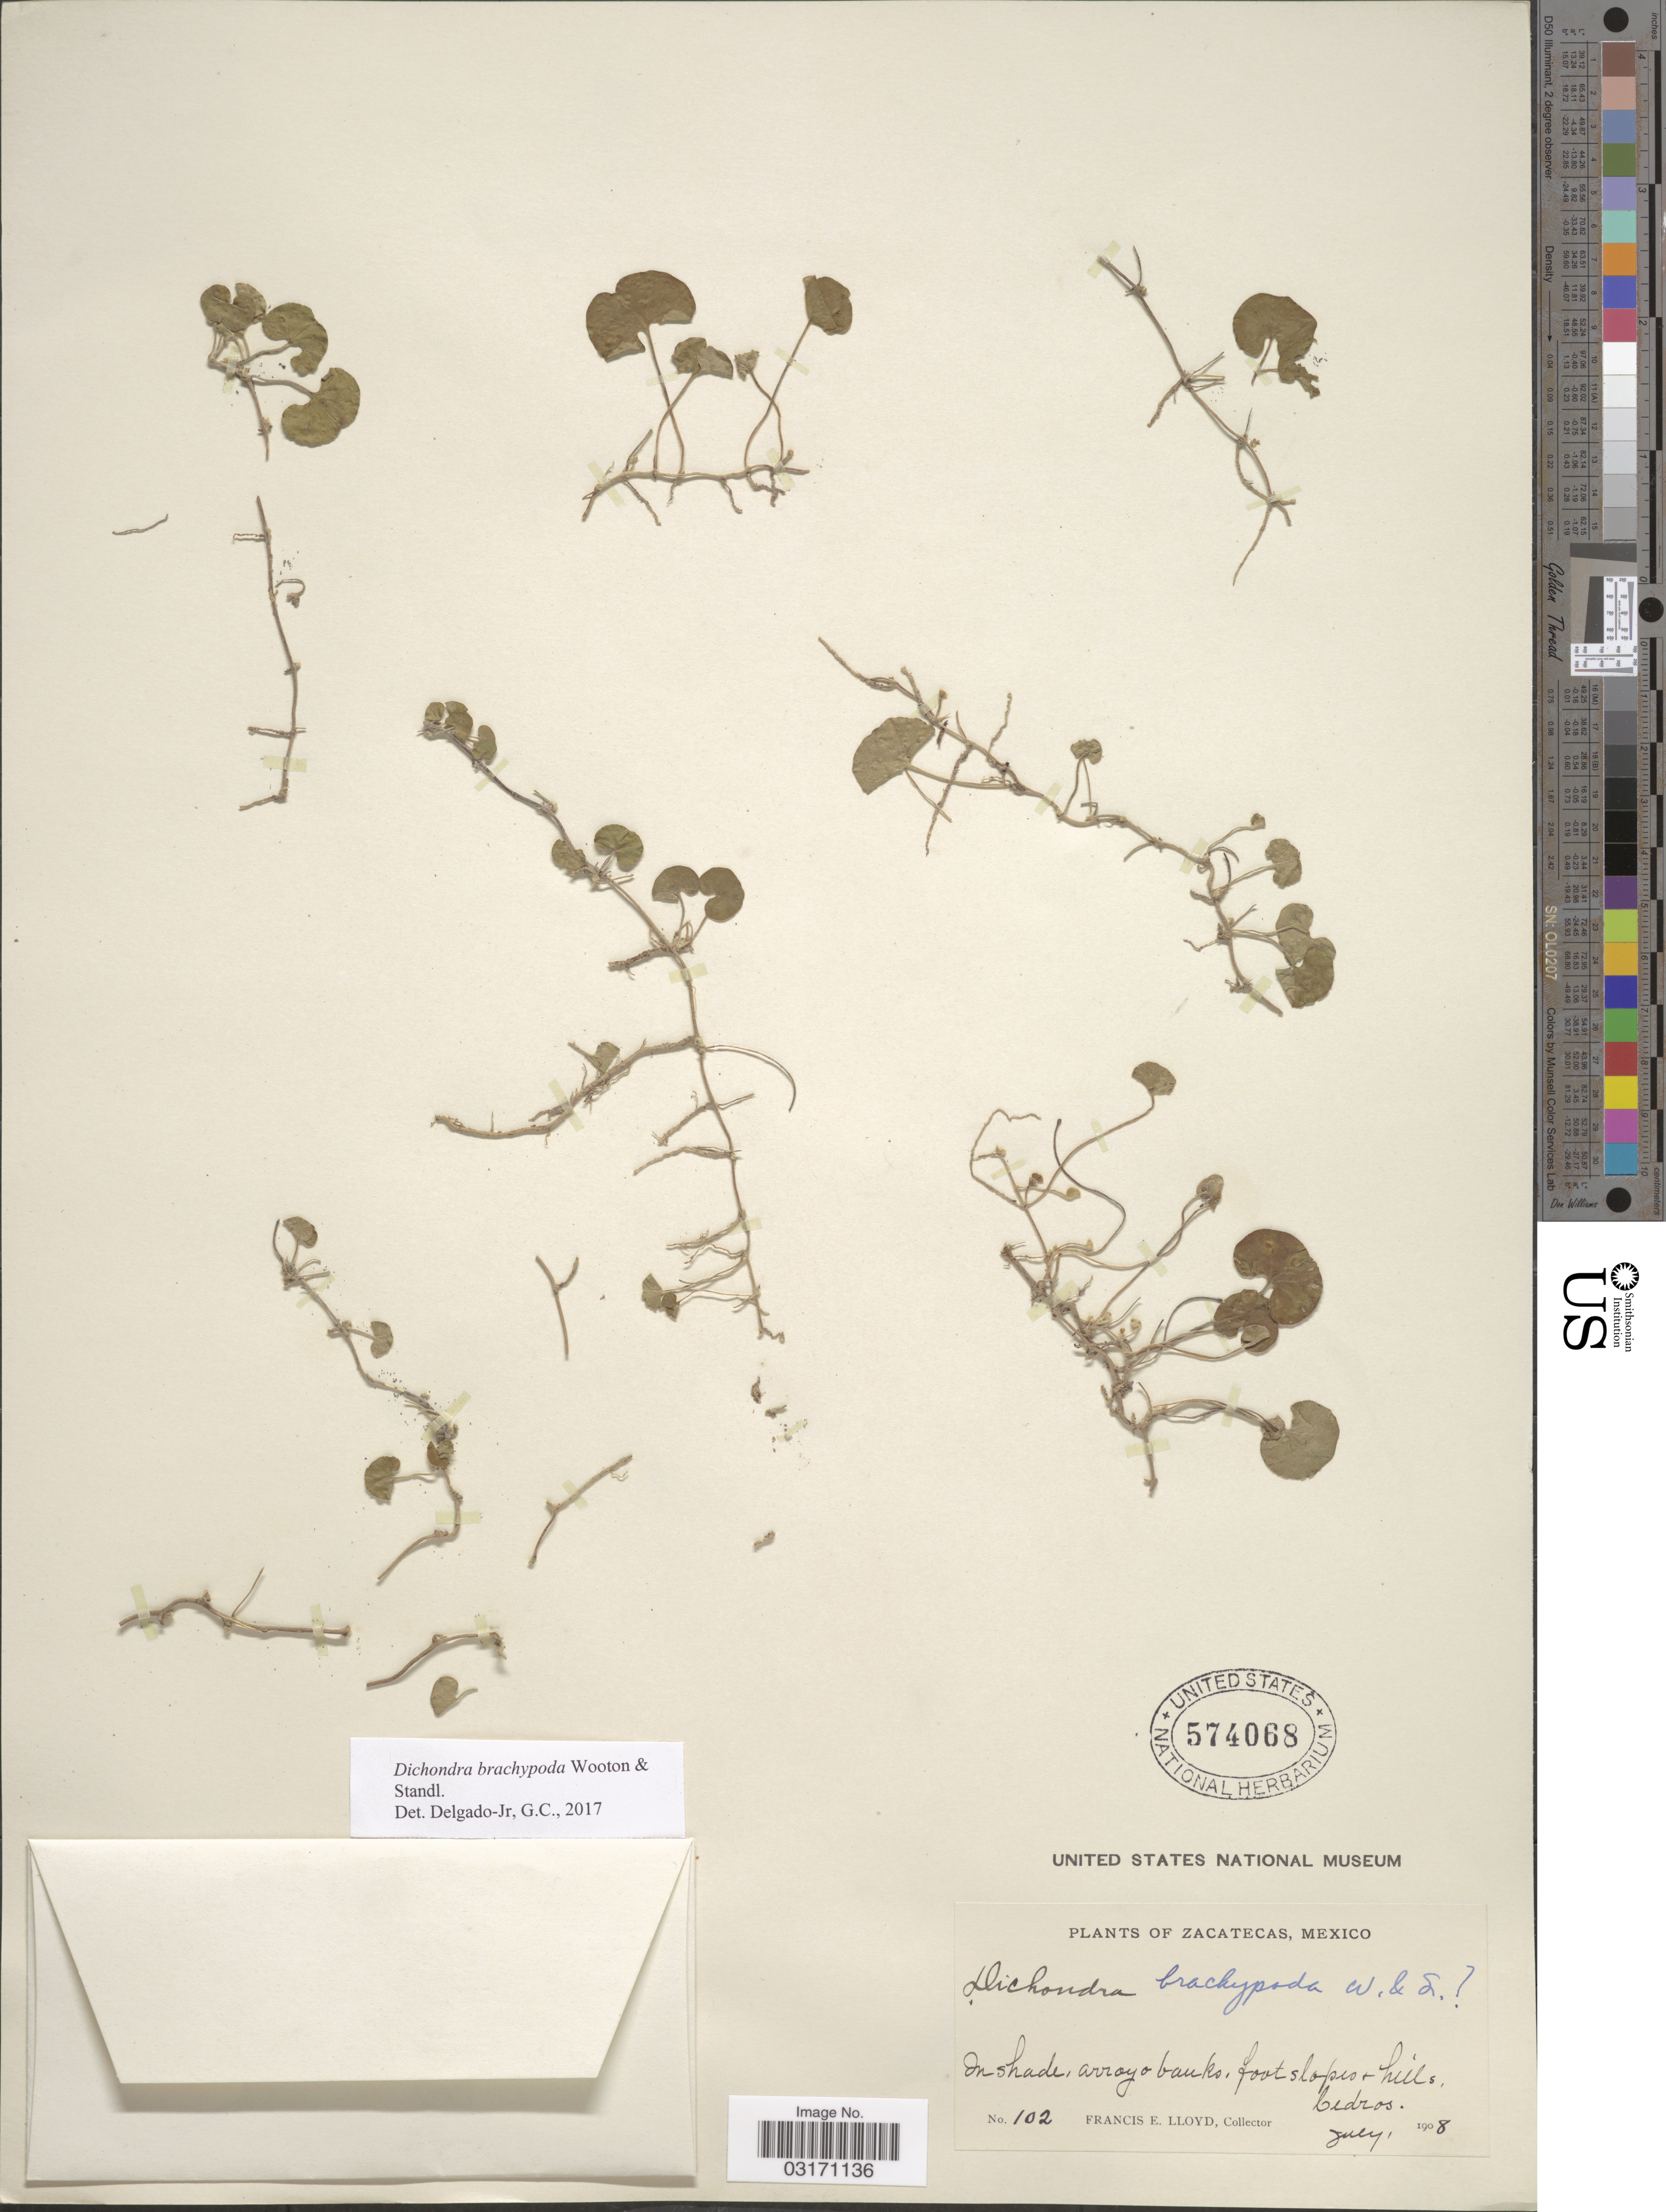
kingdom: Plantae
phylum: Tracheophyta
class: Magnoliopsida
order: Solanales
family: Convolvulaceae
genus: Dichondra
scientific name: Dichondra brachypoda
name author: Wooton & Standl.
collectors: Lloyd, C. E.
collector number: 102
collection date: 1908-07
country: Mexico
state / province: Zacatecas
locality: Arroyo bank, foot slopes + hills, Cedros.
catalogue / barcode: US 574068